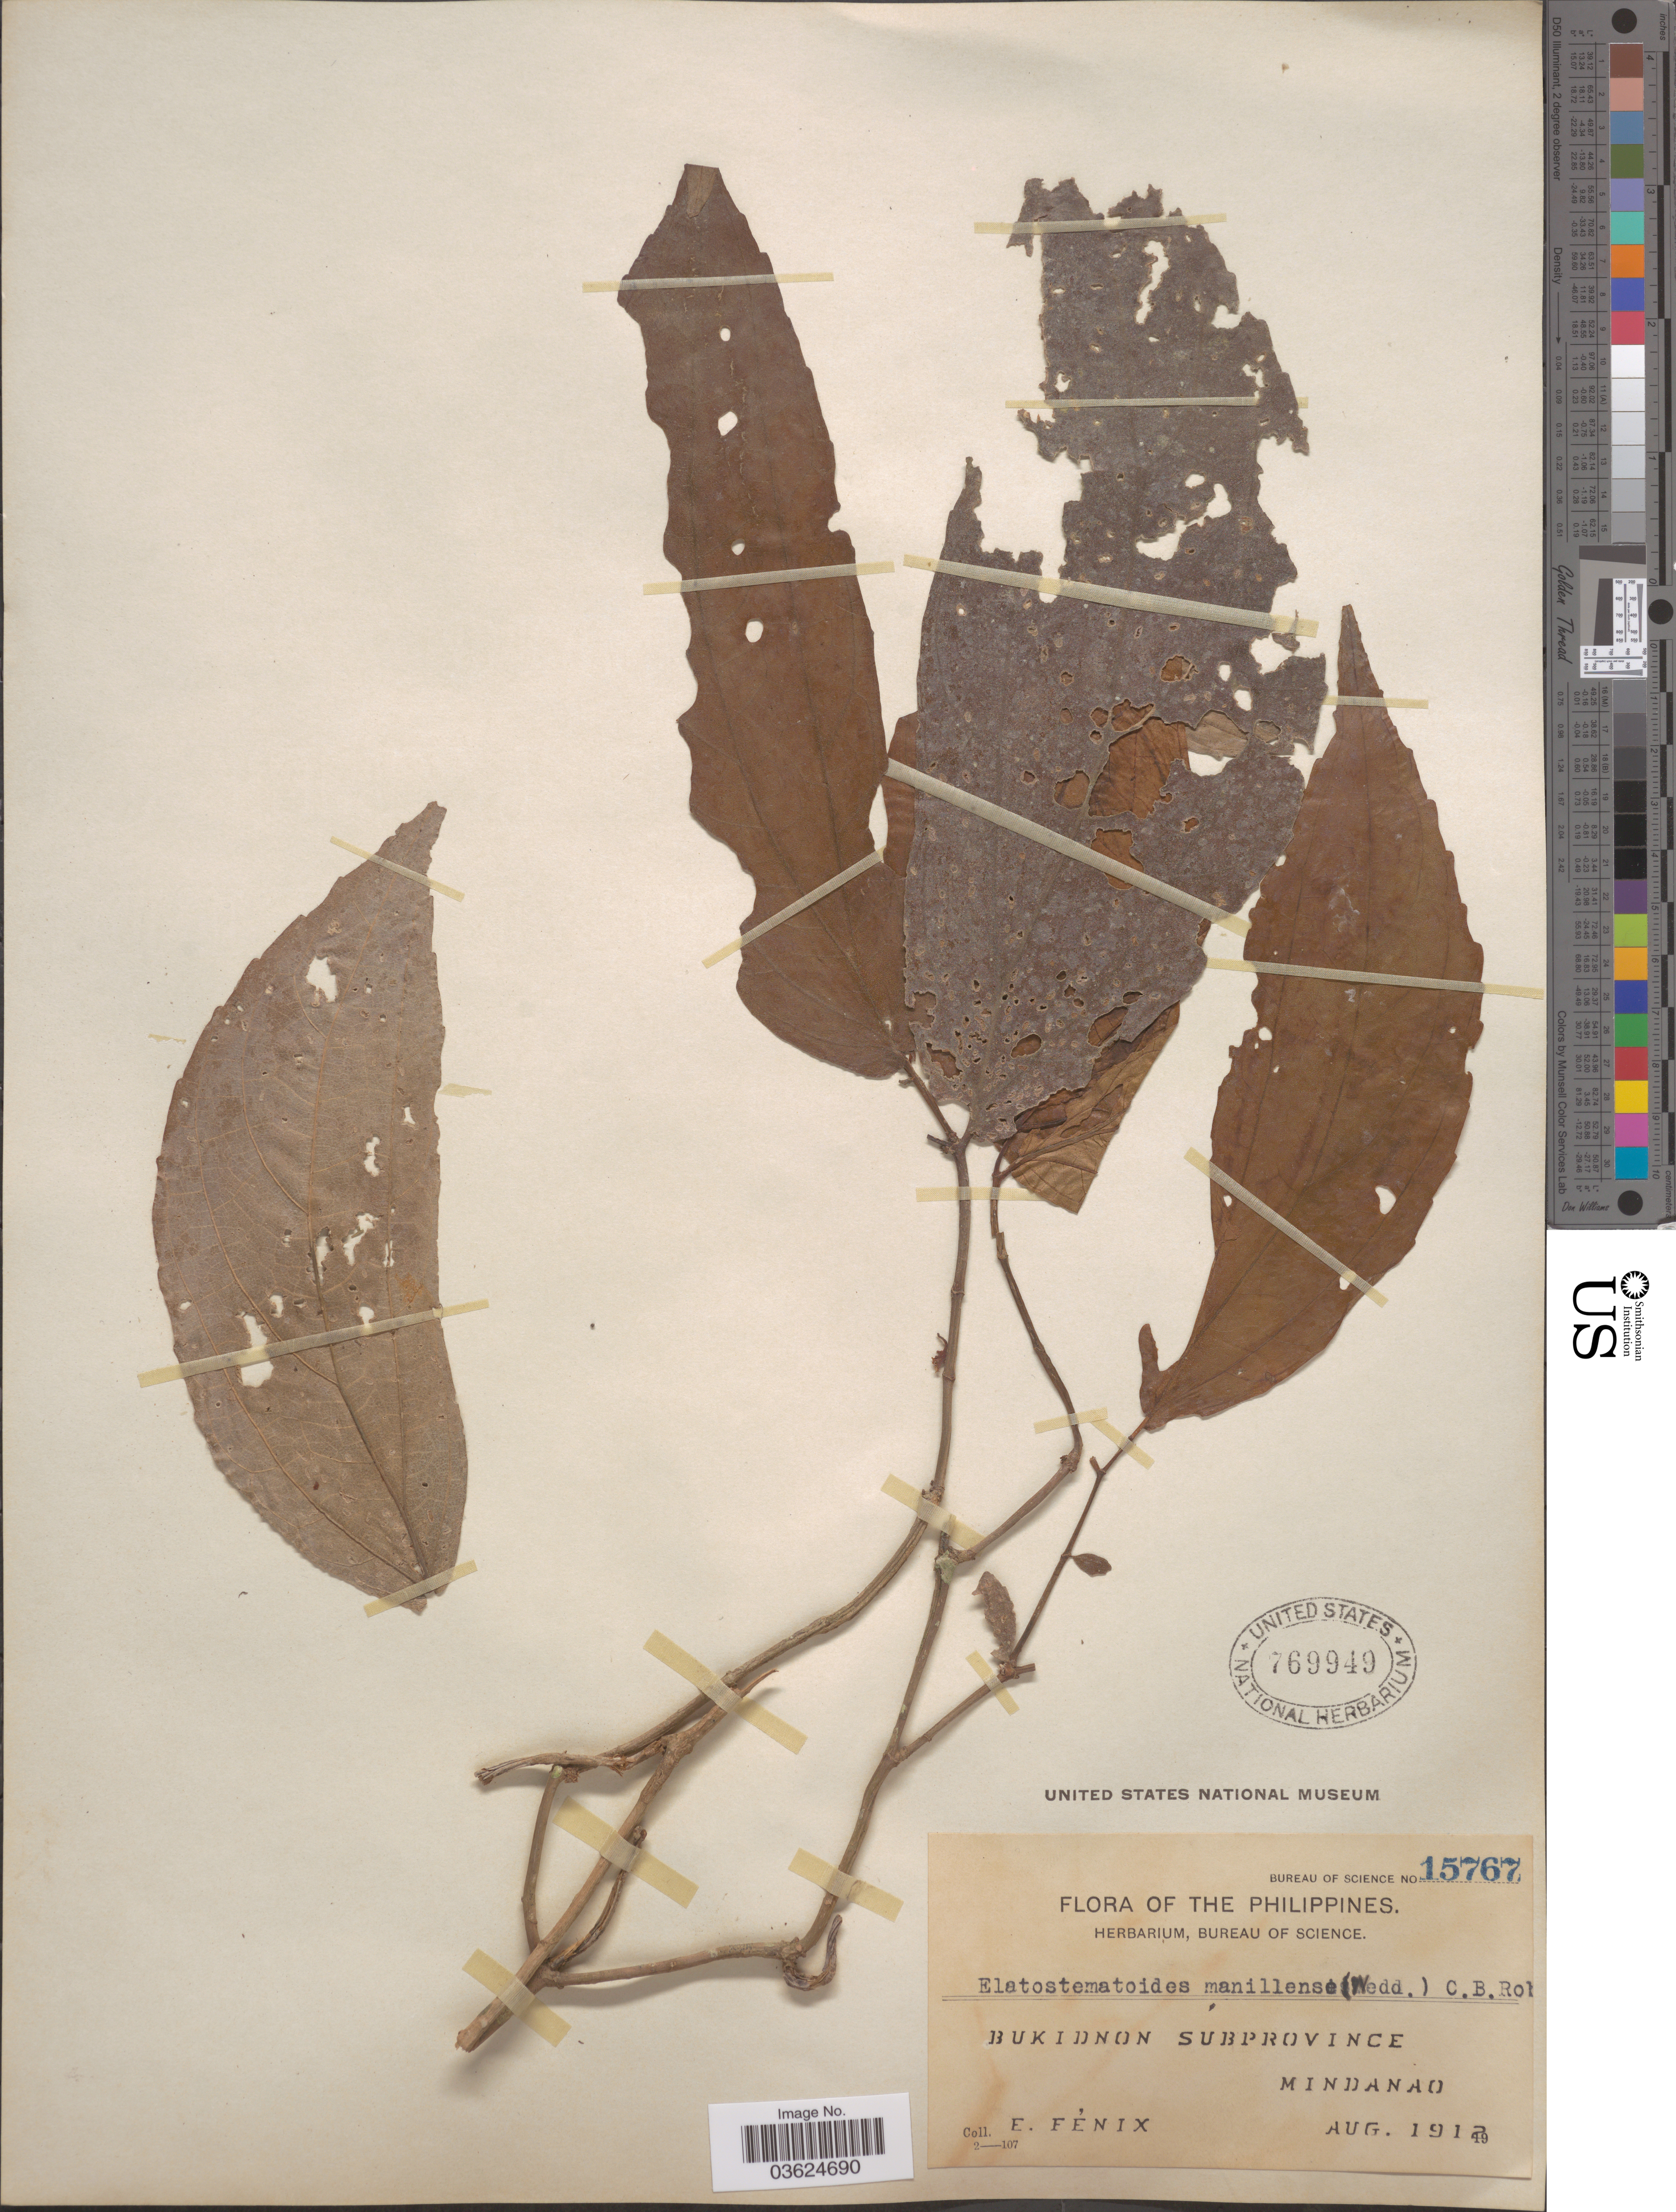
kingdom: Plantae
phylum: Tracheophyta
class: Magnoliopsida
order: Rosales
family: Urticaceae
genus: Elatostematoides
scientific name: Elatostematoides manillense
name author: (Wedd.) C.B. Rob.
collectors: E. Fénix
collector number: Bureau of Science 15767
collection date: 1912-08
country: Philippines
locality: Bukidnon Subprovince. Mindanao.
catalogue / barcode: US 769949